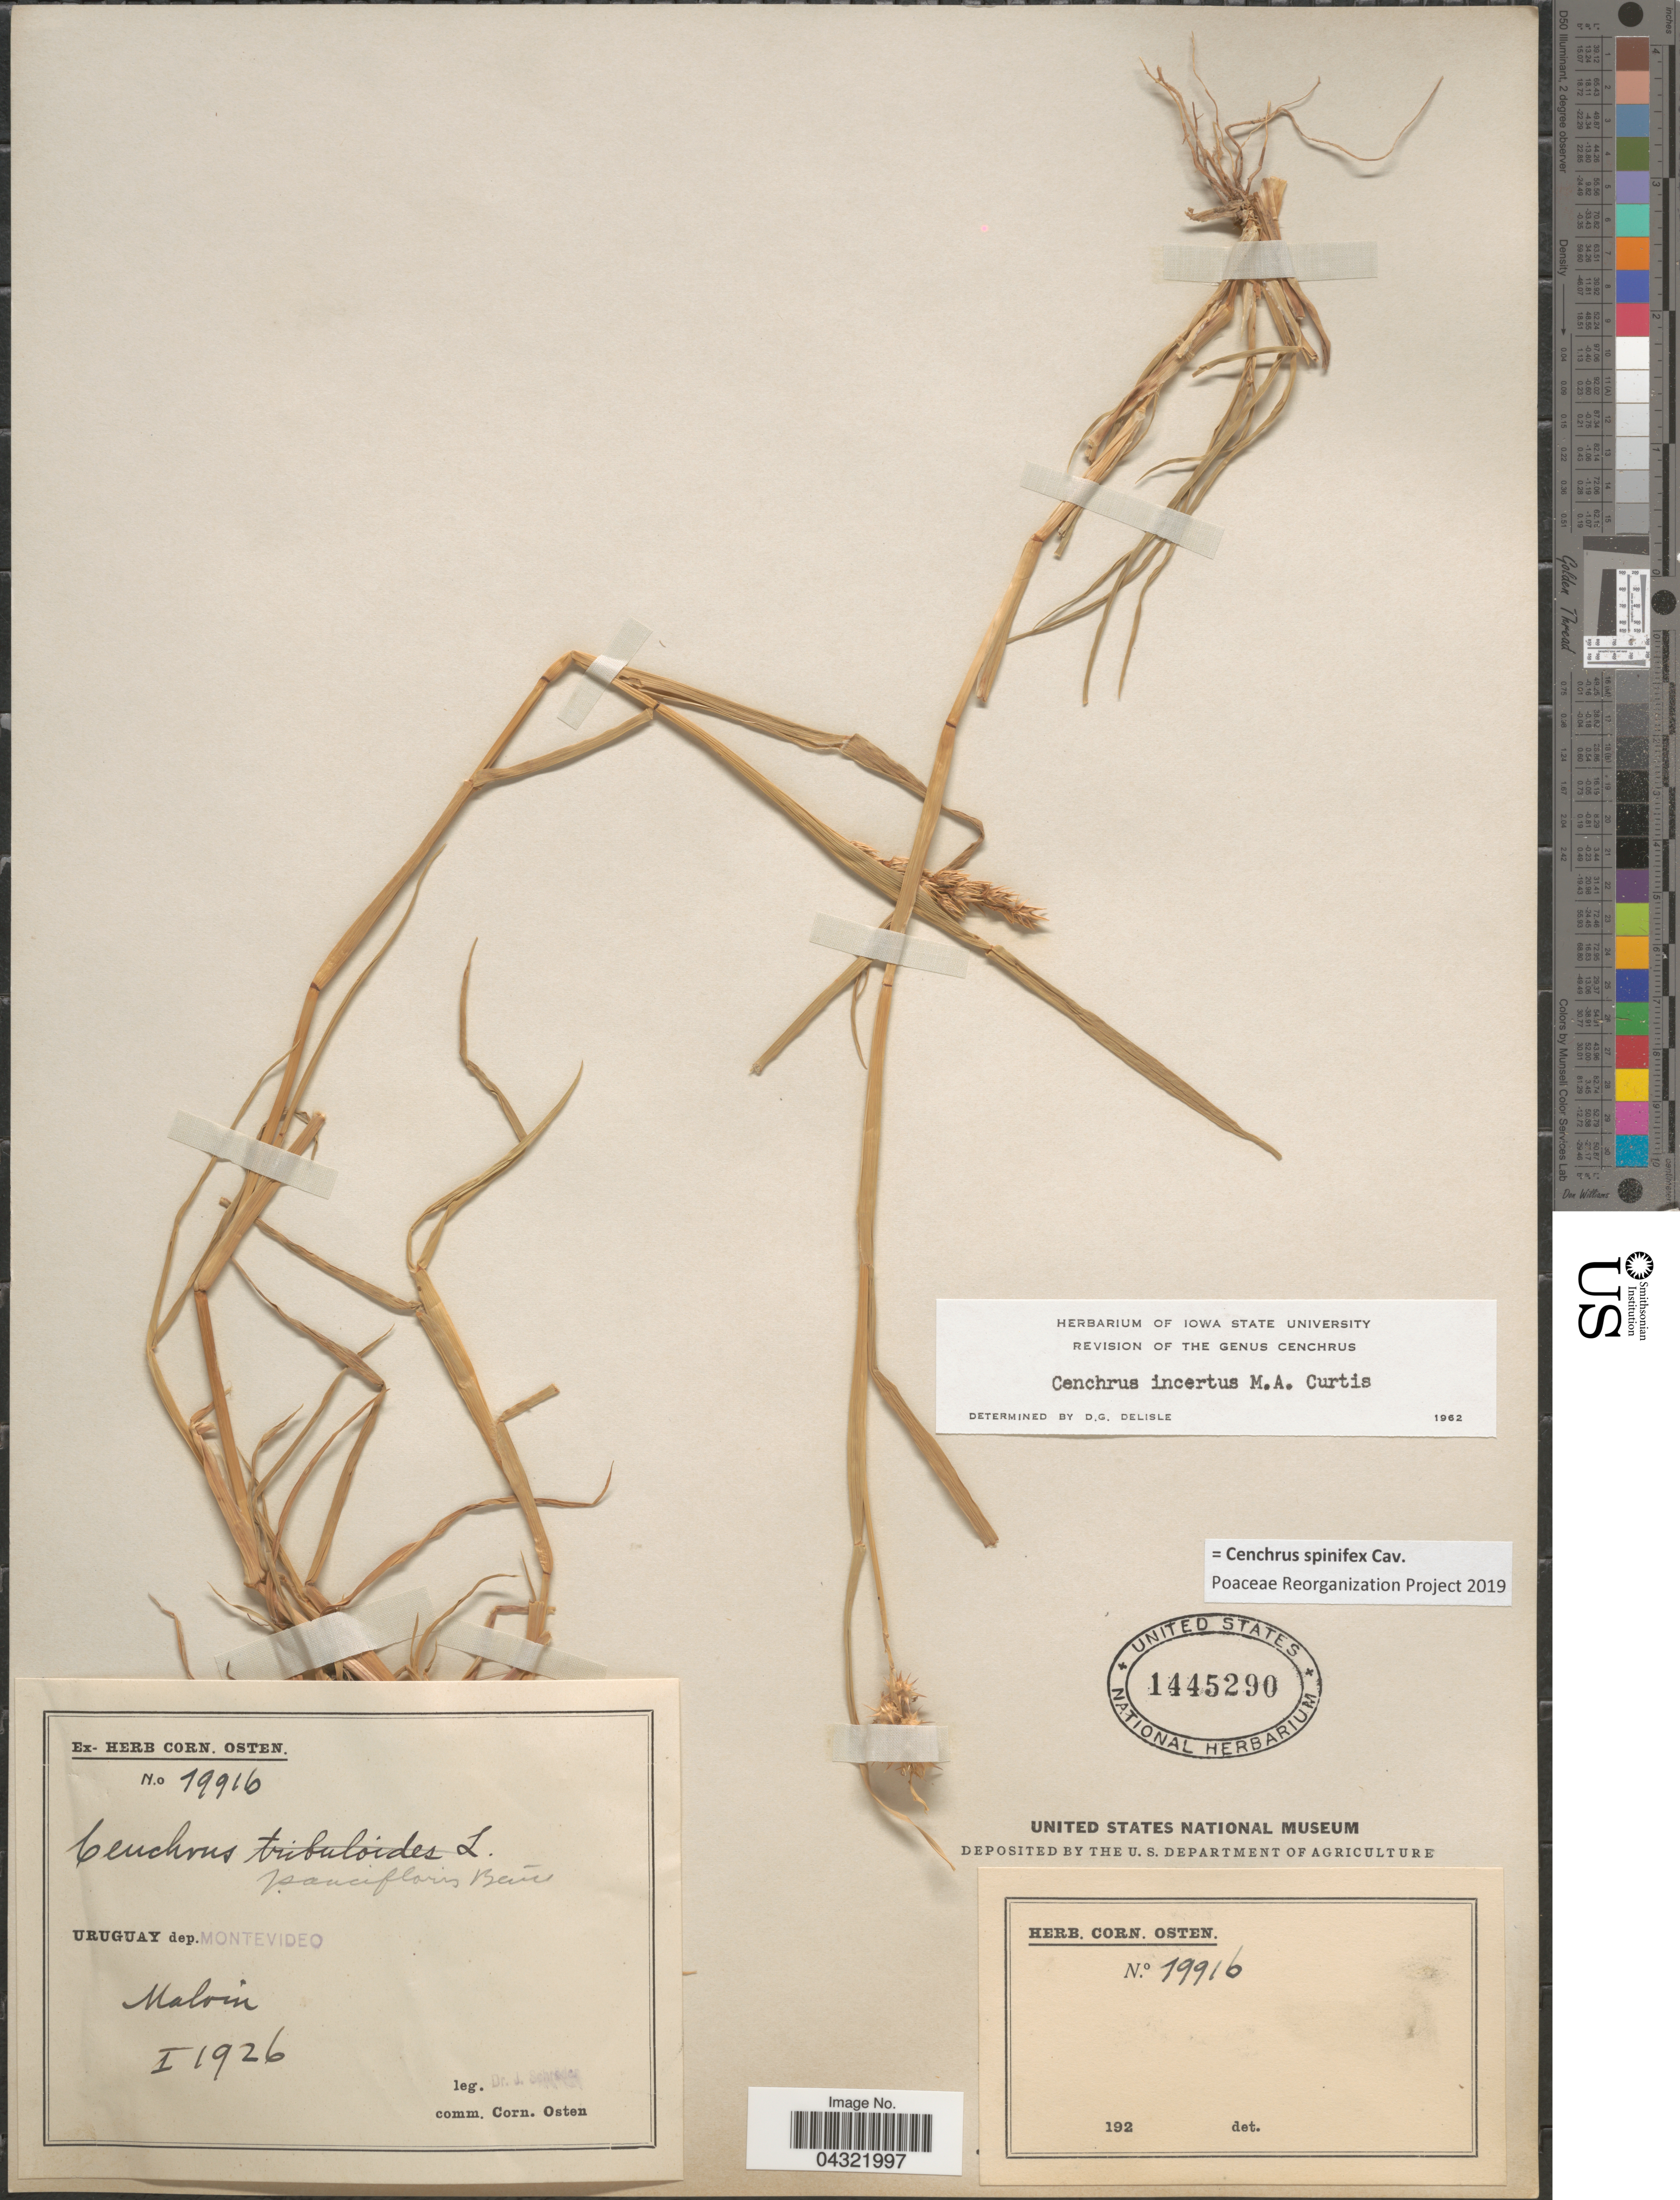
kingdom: Plantae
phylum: Tracheophyta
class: Liliopsida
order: Poales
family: Poaceae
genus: Cenchrus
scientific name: Cenchrus spinifex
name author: Cav.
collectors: J. Schröder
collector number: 19916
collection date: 1926-01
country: Uruguay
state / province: Montevideo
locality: Dep. Montevideo. Malvín.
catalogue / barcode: US 1445290